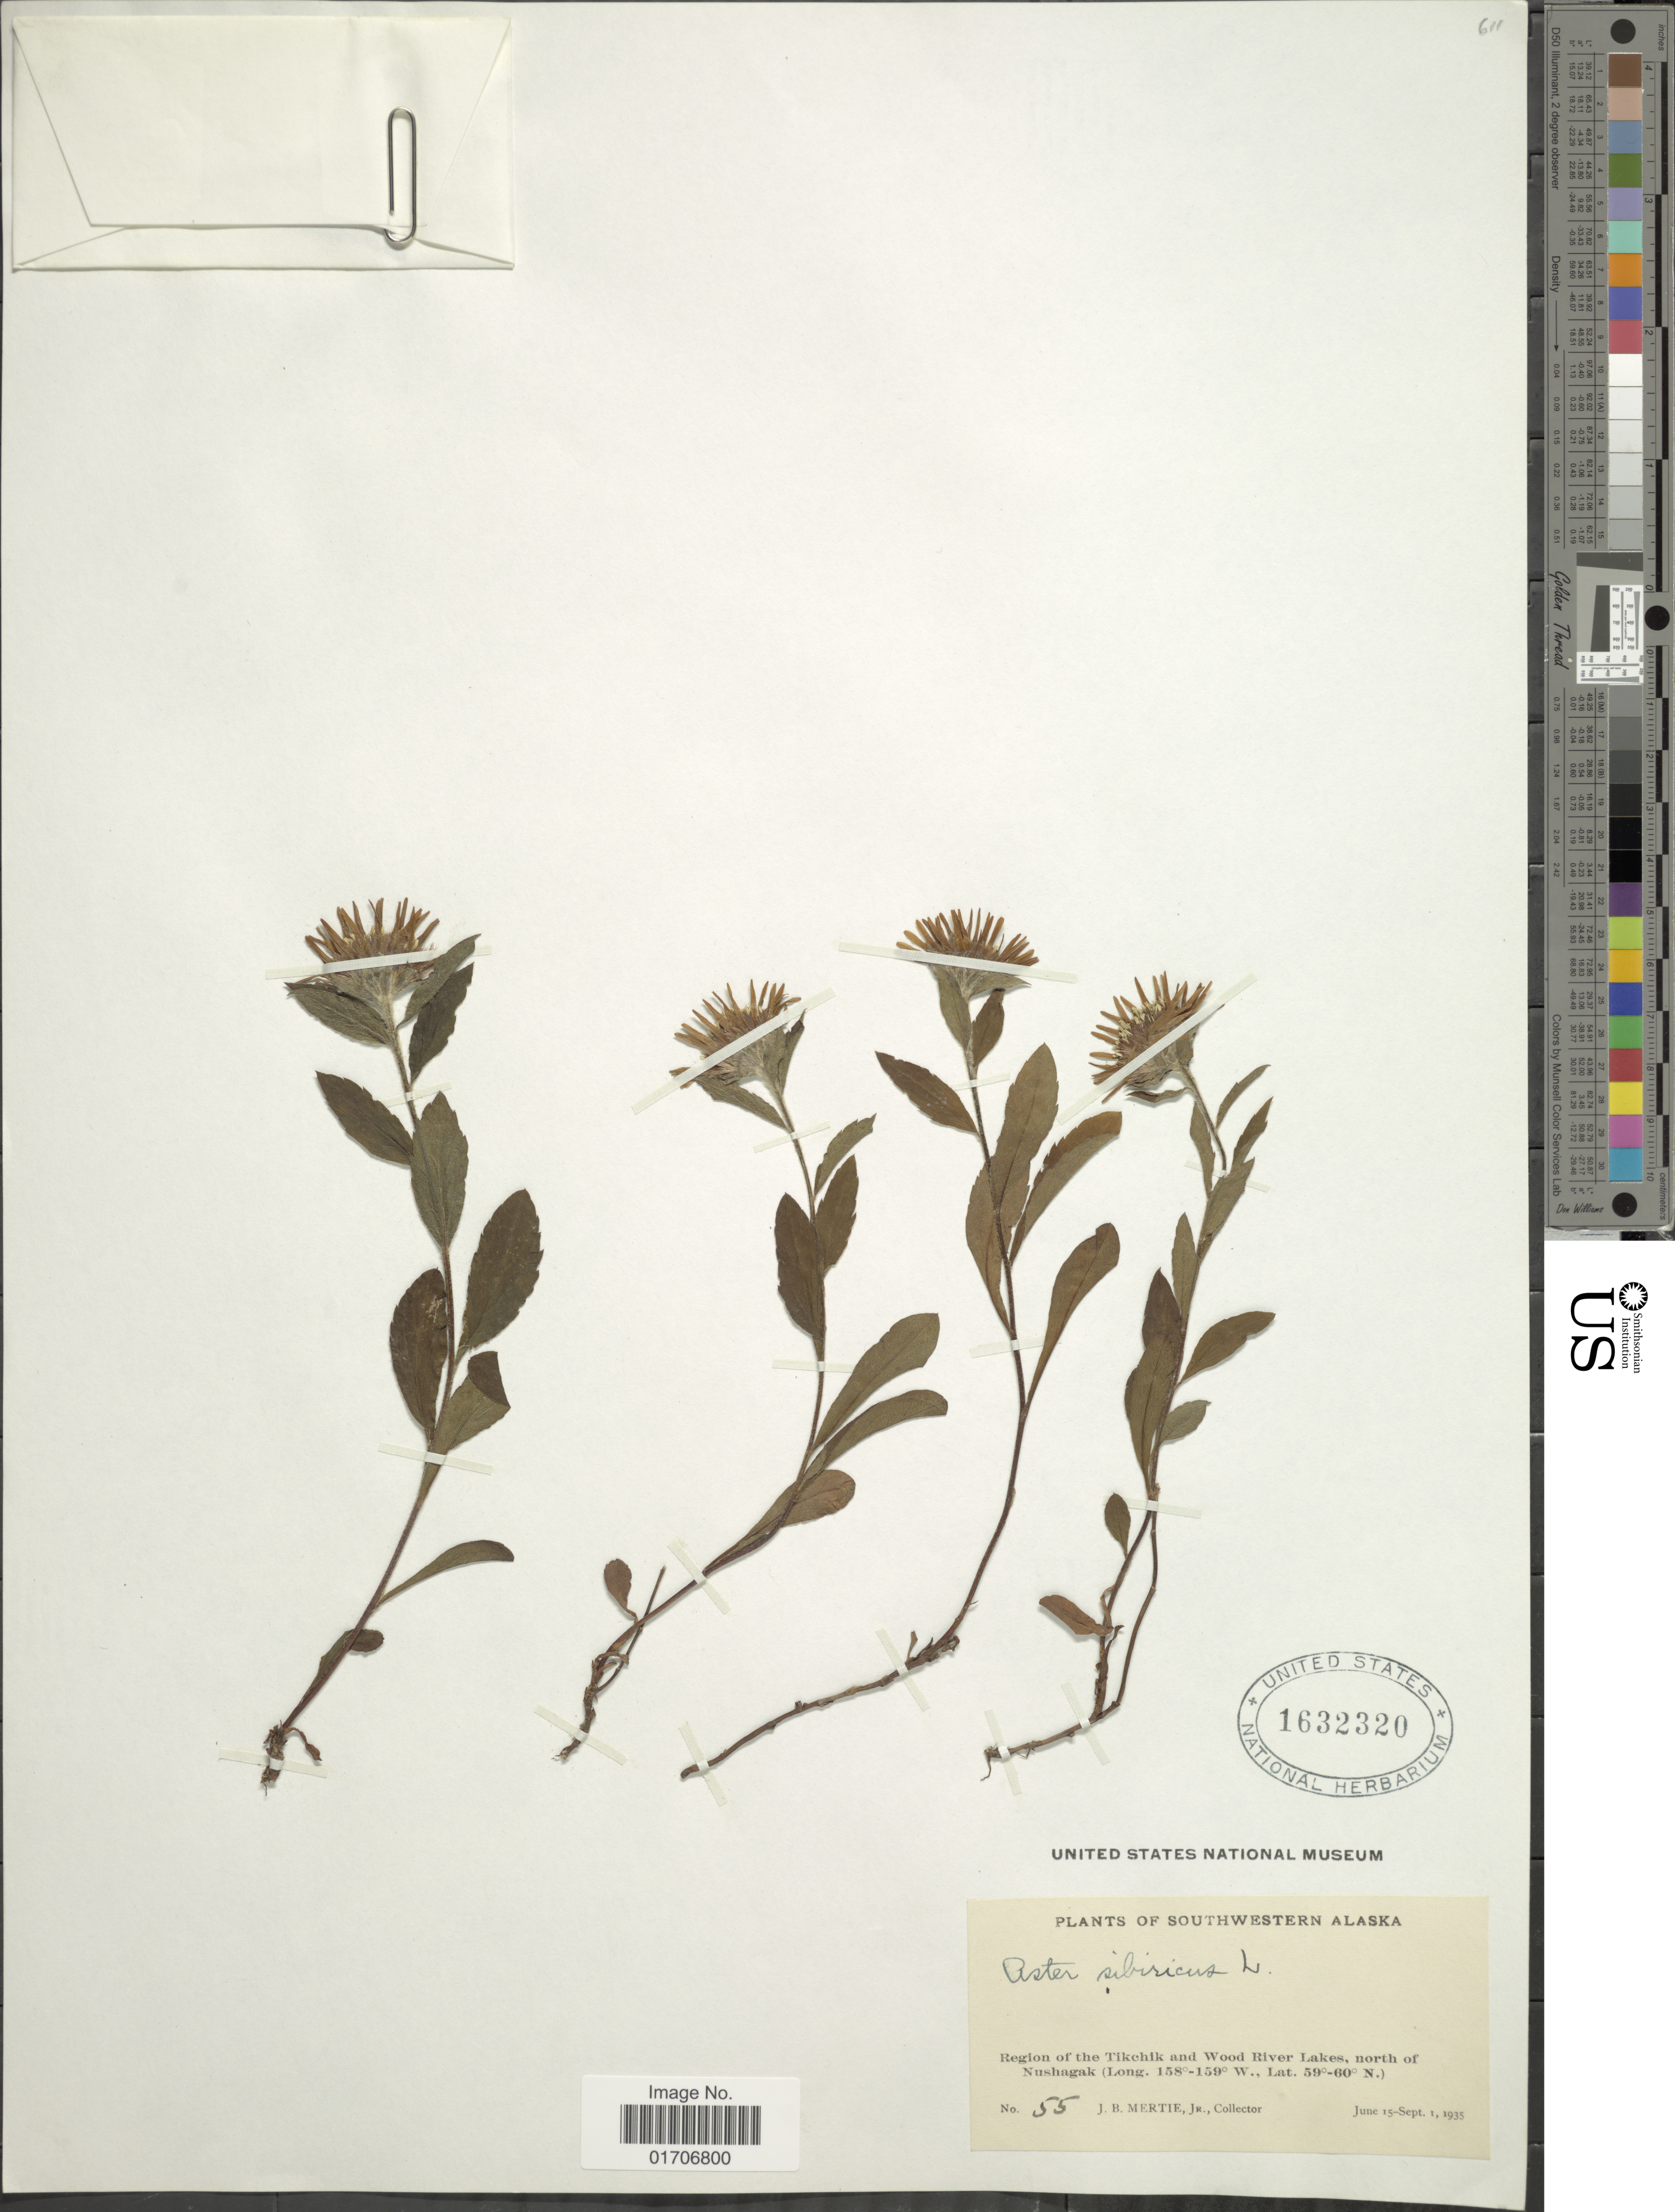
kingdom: Plantae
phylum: Tracheophyta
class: Magnoliopsida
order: Asterales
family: Asteraceae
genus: Eurybia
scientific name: Eurybia sibirica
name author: (L.) G.L. Nesom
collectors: J. Mertie Jr.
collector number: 55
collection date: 1935-06-15/1935-09-01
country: United States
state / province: Alaska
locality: Southwestern Alaska. Region of the Tikchik and Wood River Lakes, north of Nushagak.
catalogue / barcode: US 1632320